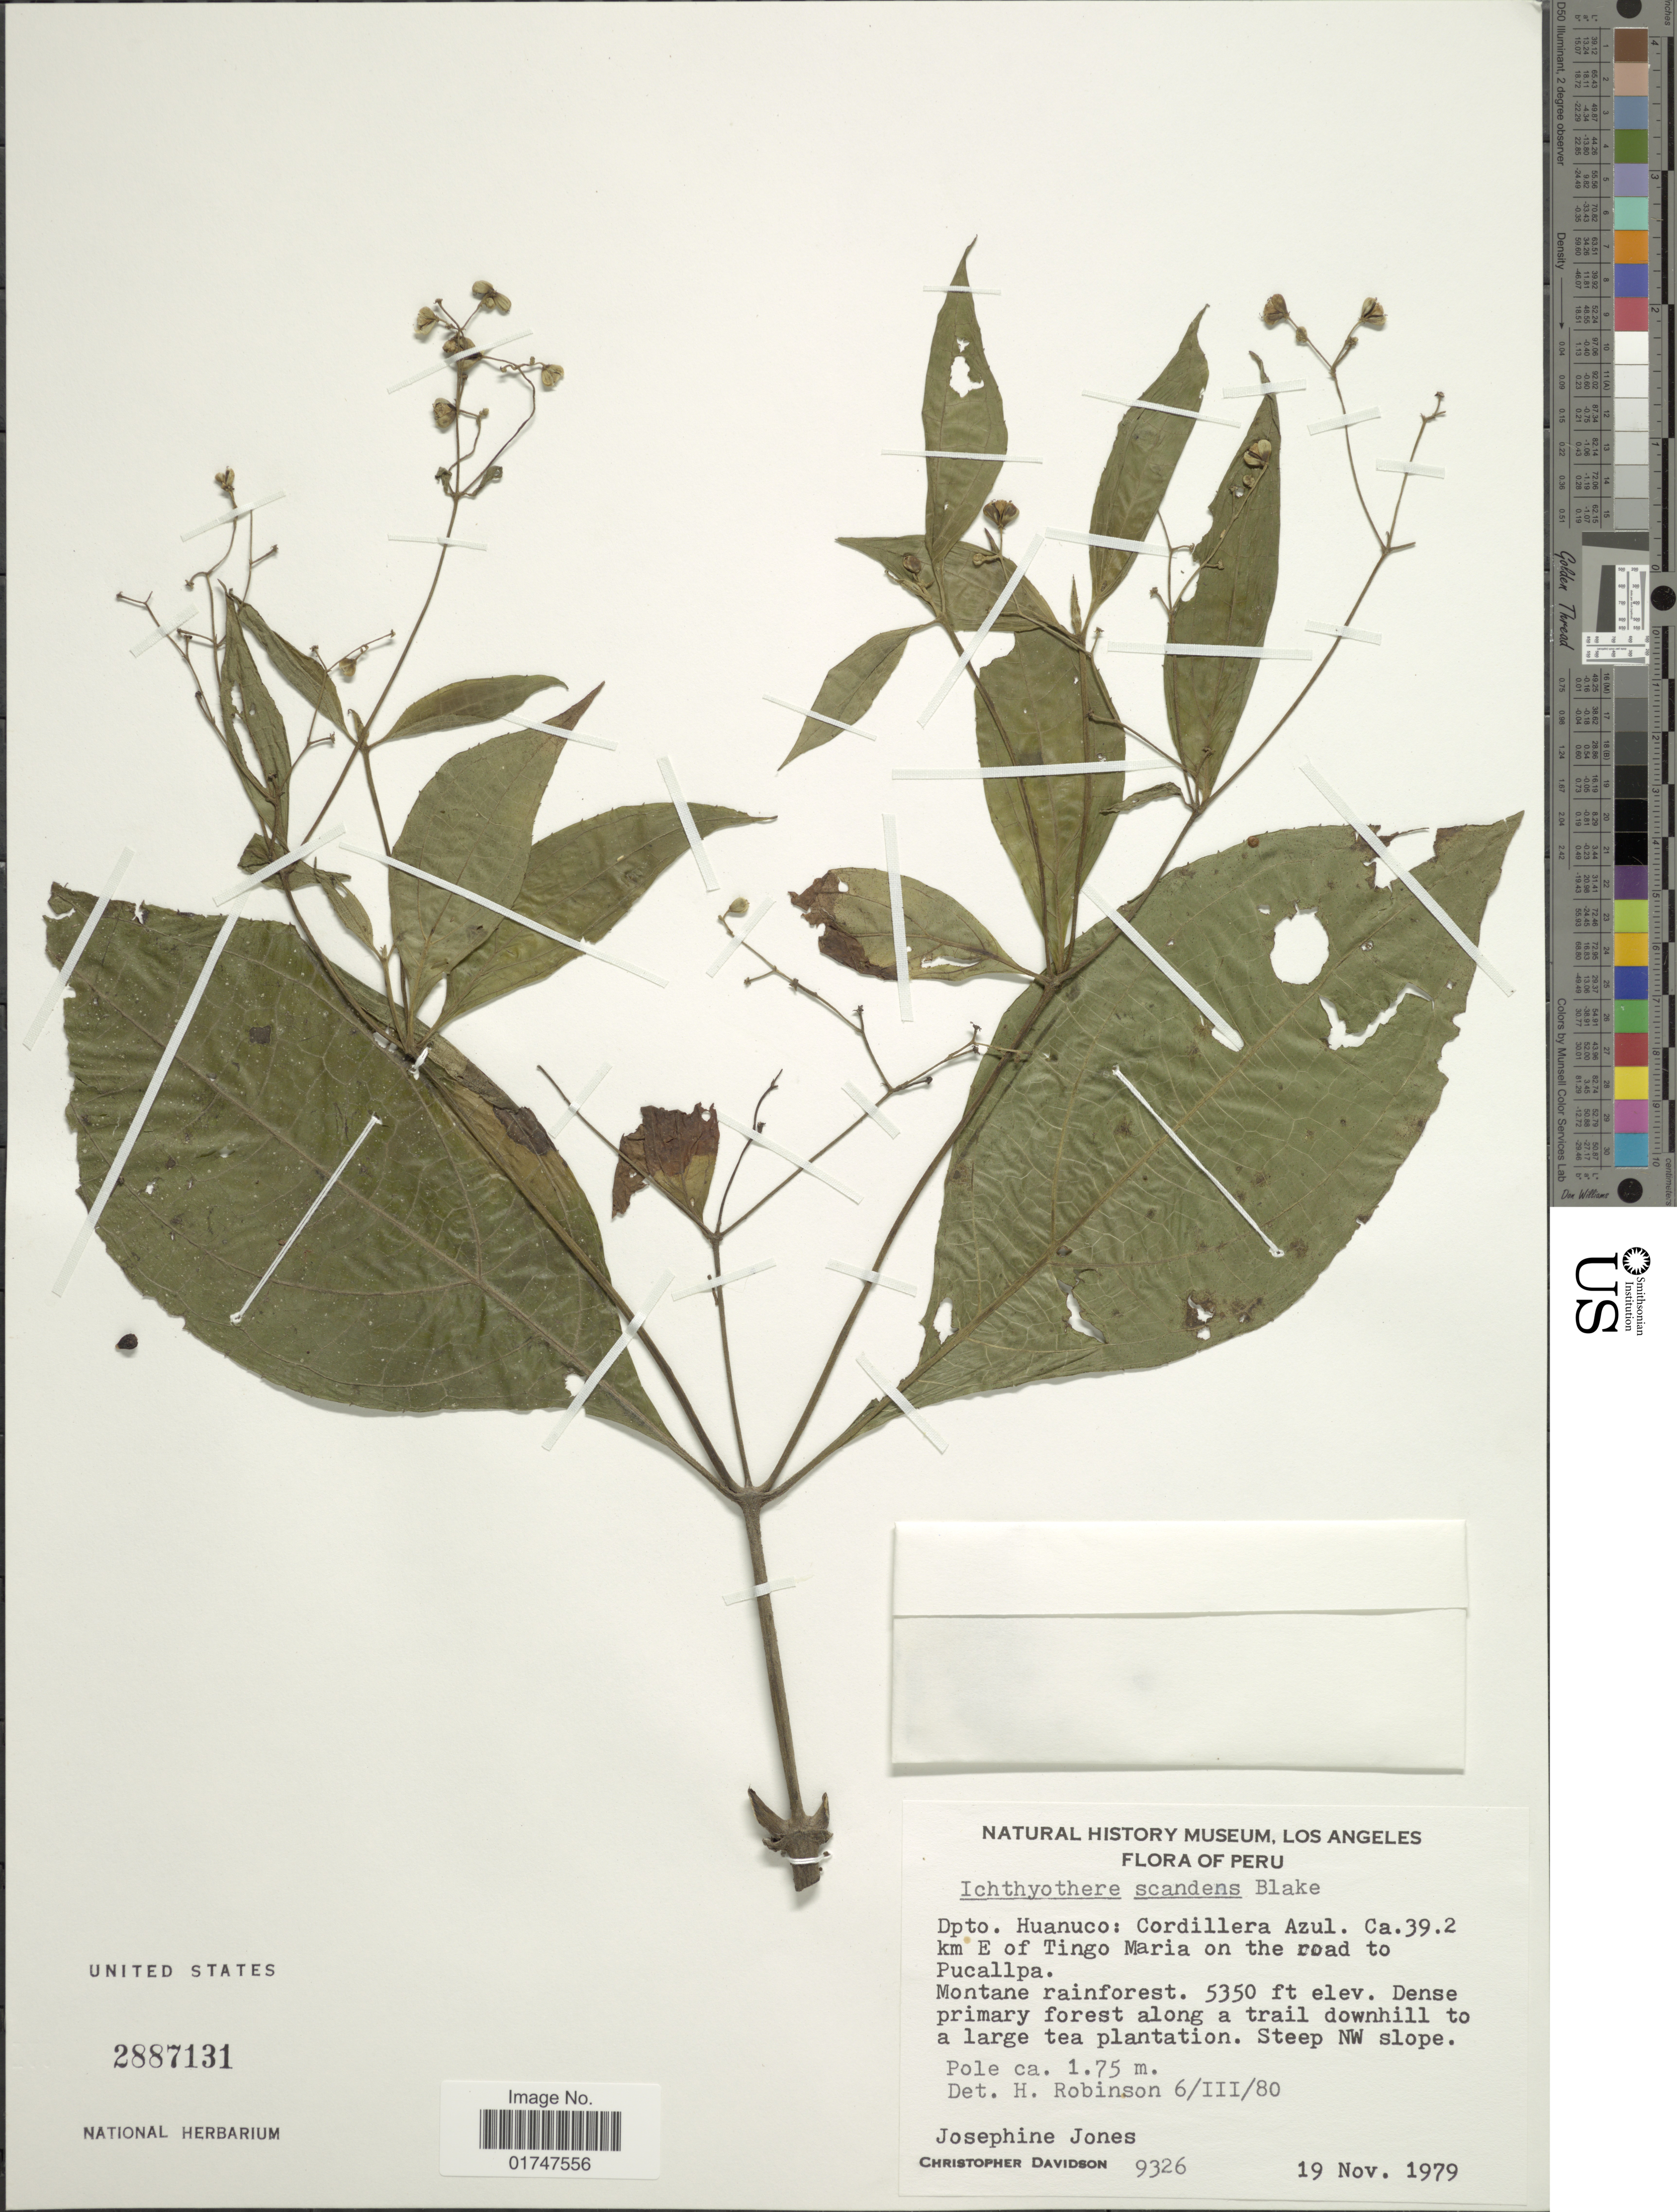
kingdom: Plantae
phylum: Tracheophyta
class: Magnoliopsida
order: Asterales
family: Asteraceae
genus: Ichthyothere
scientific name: Ichthyothere scandens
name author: S.F. Blake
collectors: J. Jones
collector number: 9326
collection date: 1979-11-19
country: Peru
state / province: Huánuco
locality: Dpto. Huanuco: Cordillera Azul. Ca. 39.2 km E of Tingo Maria on the road to Pucallpa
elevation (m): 1631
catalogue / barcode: US 2887131